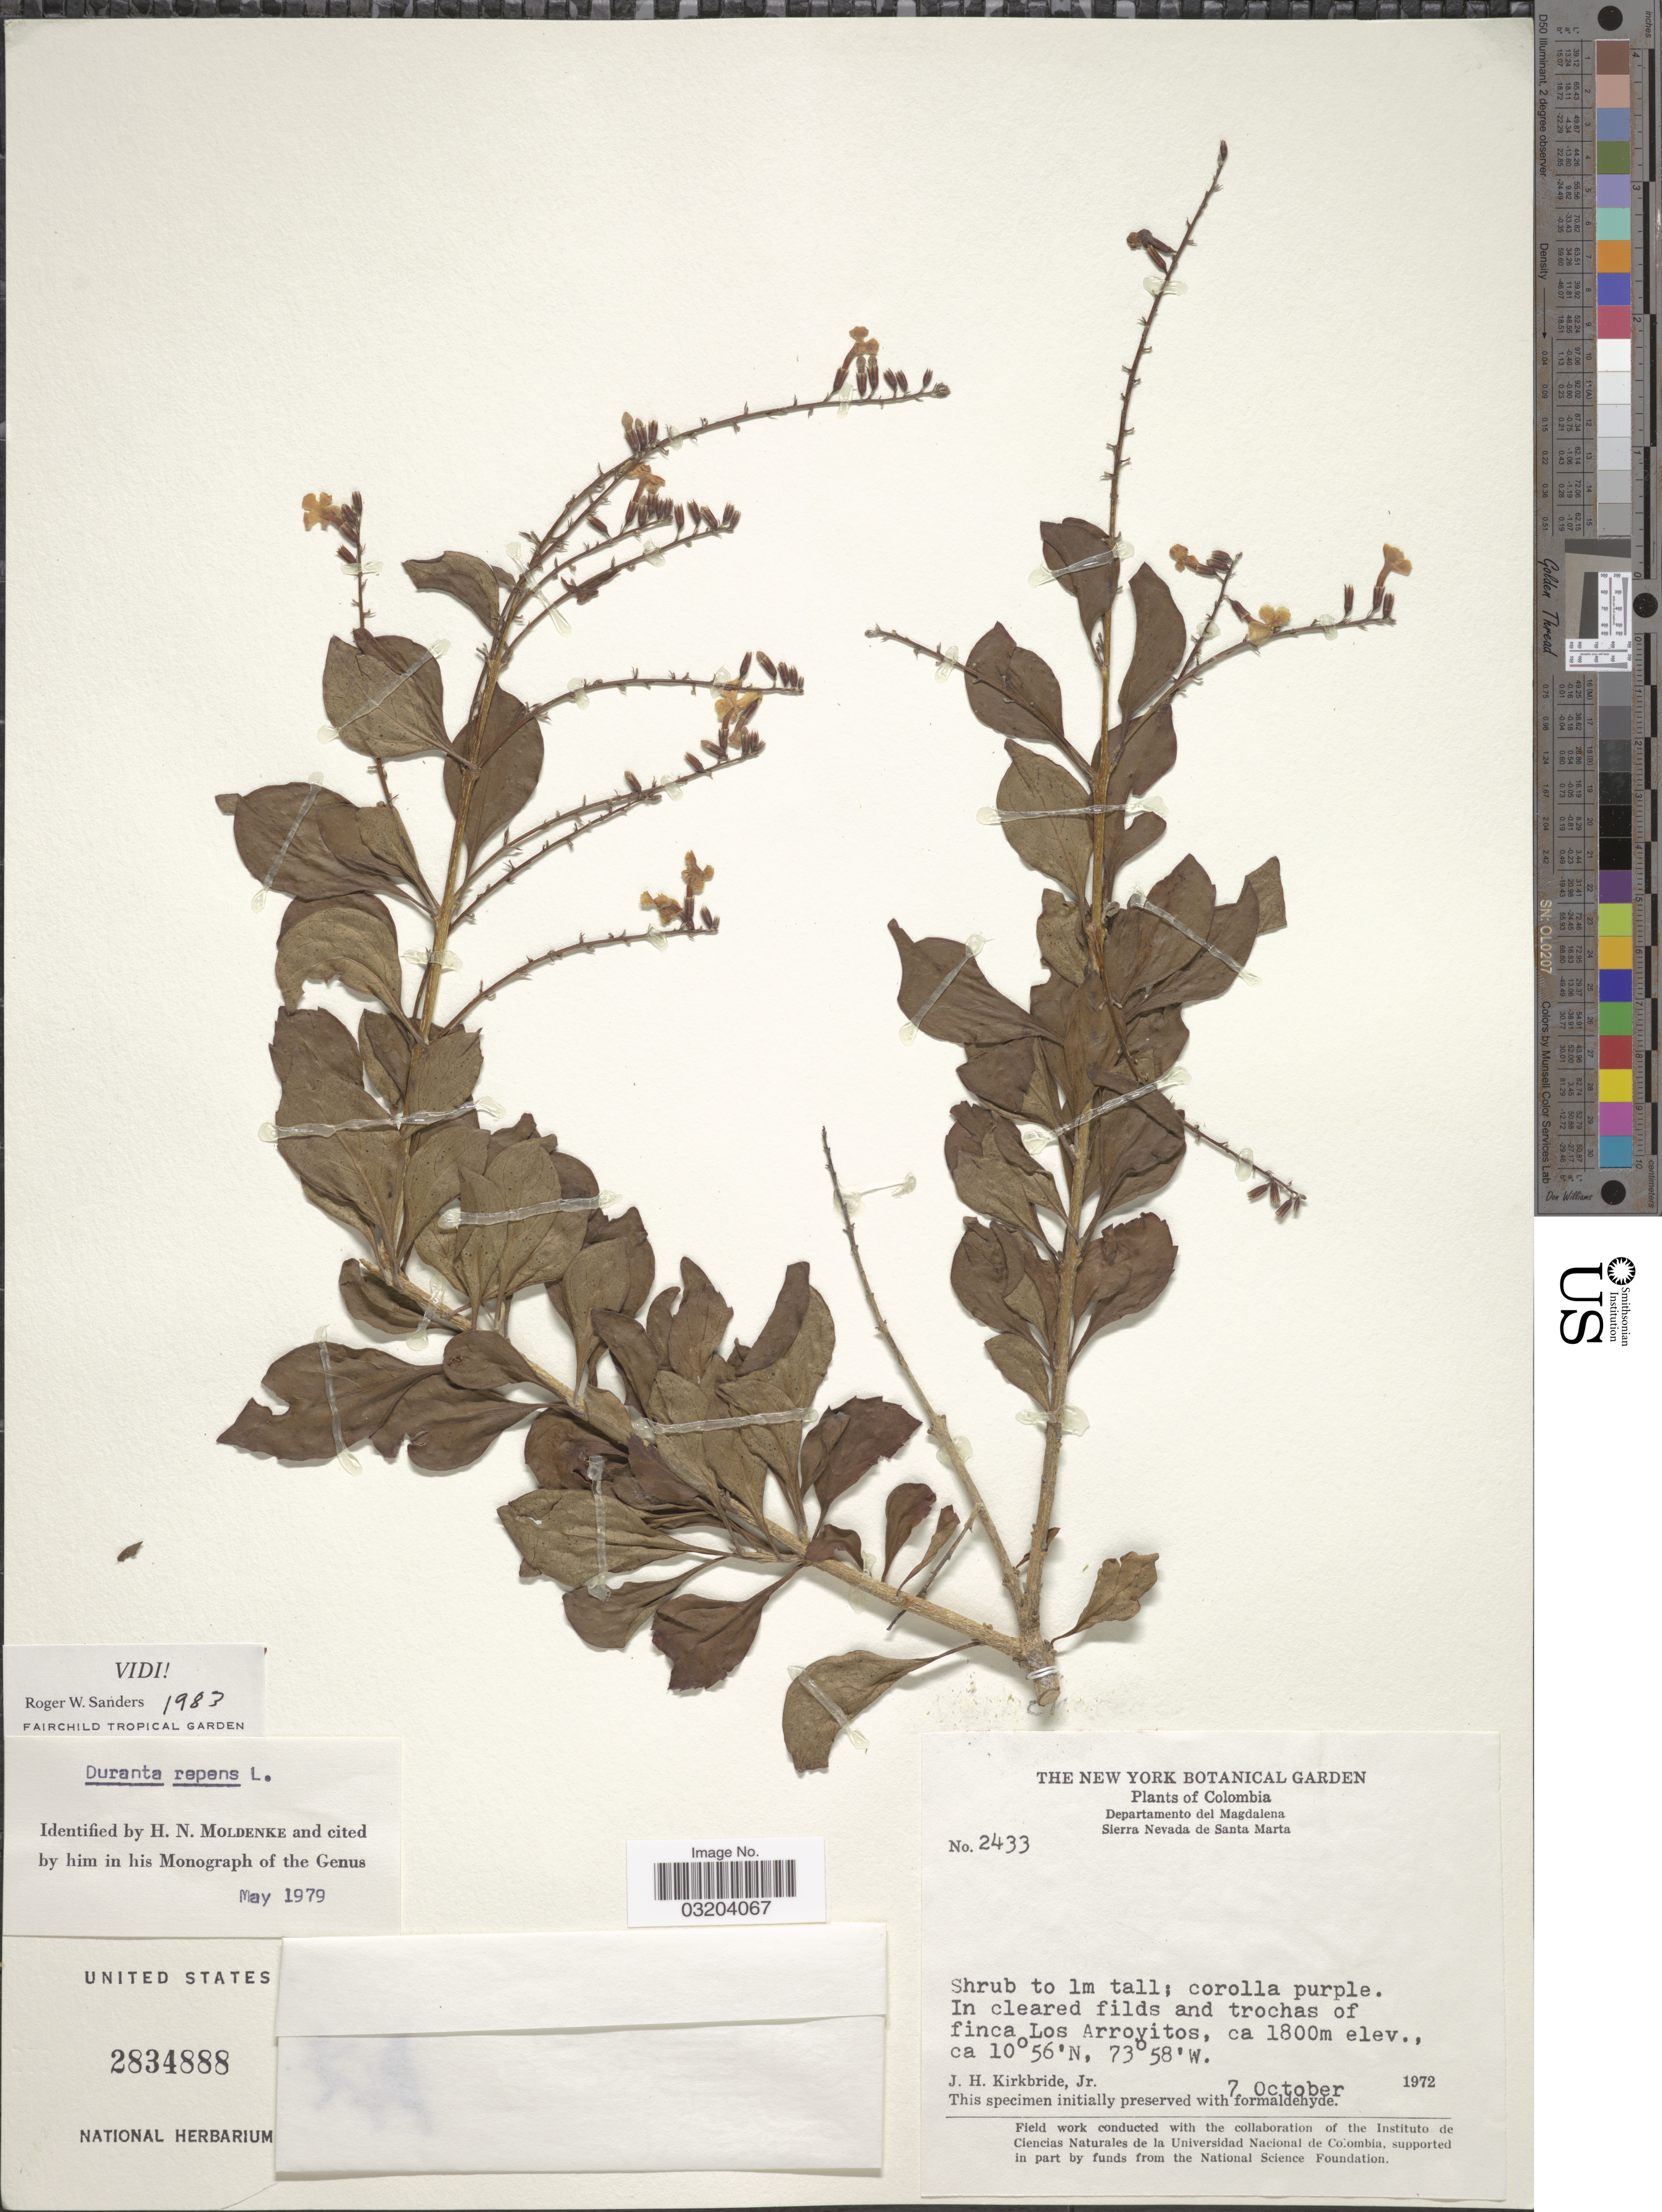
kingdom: Plantae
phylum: Tracheophyta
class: Magnoliopsida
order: Lamiales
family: Verbenaceae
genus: Duranta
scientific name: Duranta erecta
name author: L.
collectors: J. H. Kirkbride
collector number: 2433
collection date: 1972-10-07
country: Colombia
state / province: Magdalena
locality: Departamento del Magdalena, Sierra Nevada de Santa Marta. In cleared filds and trochas of finca Los Arroyitos.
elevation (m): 1800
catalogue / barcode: US 2834888